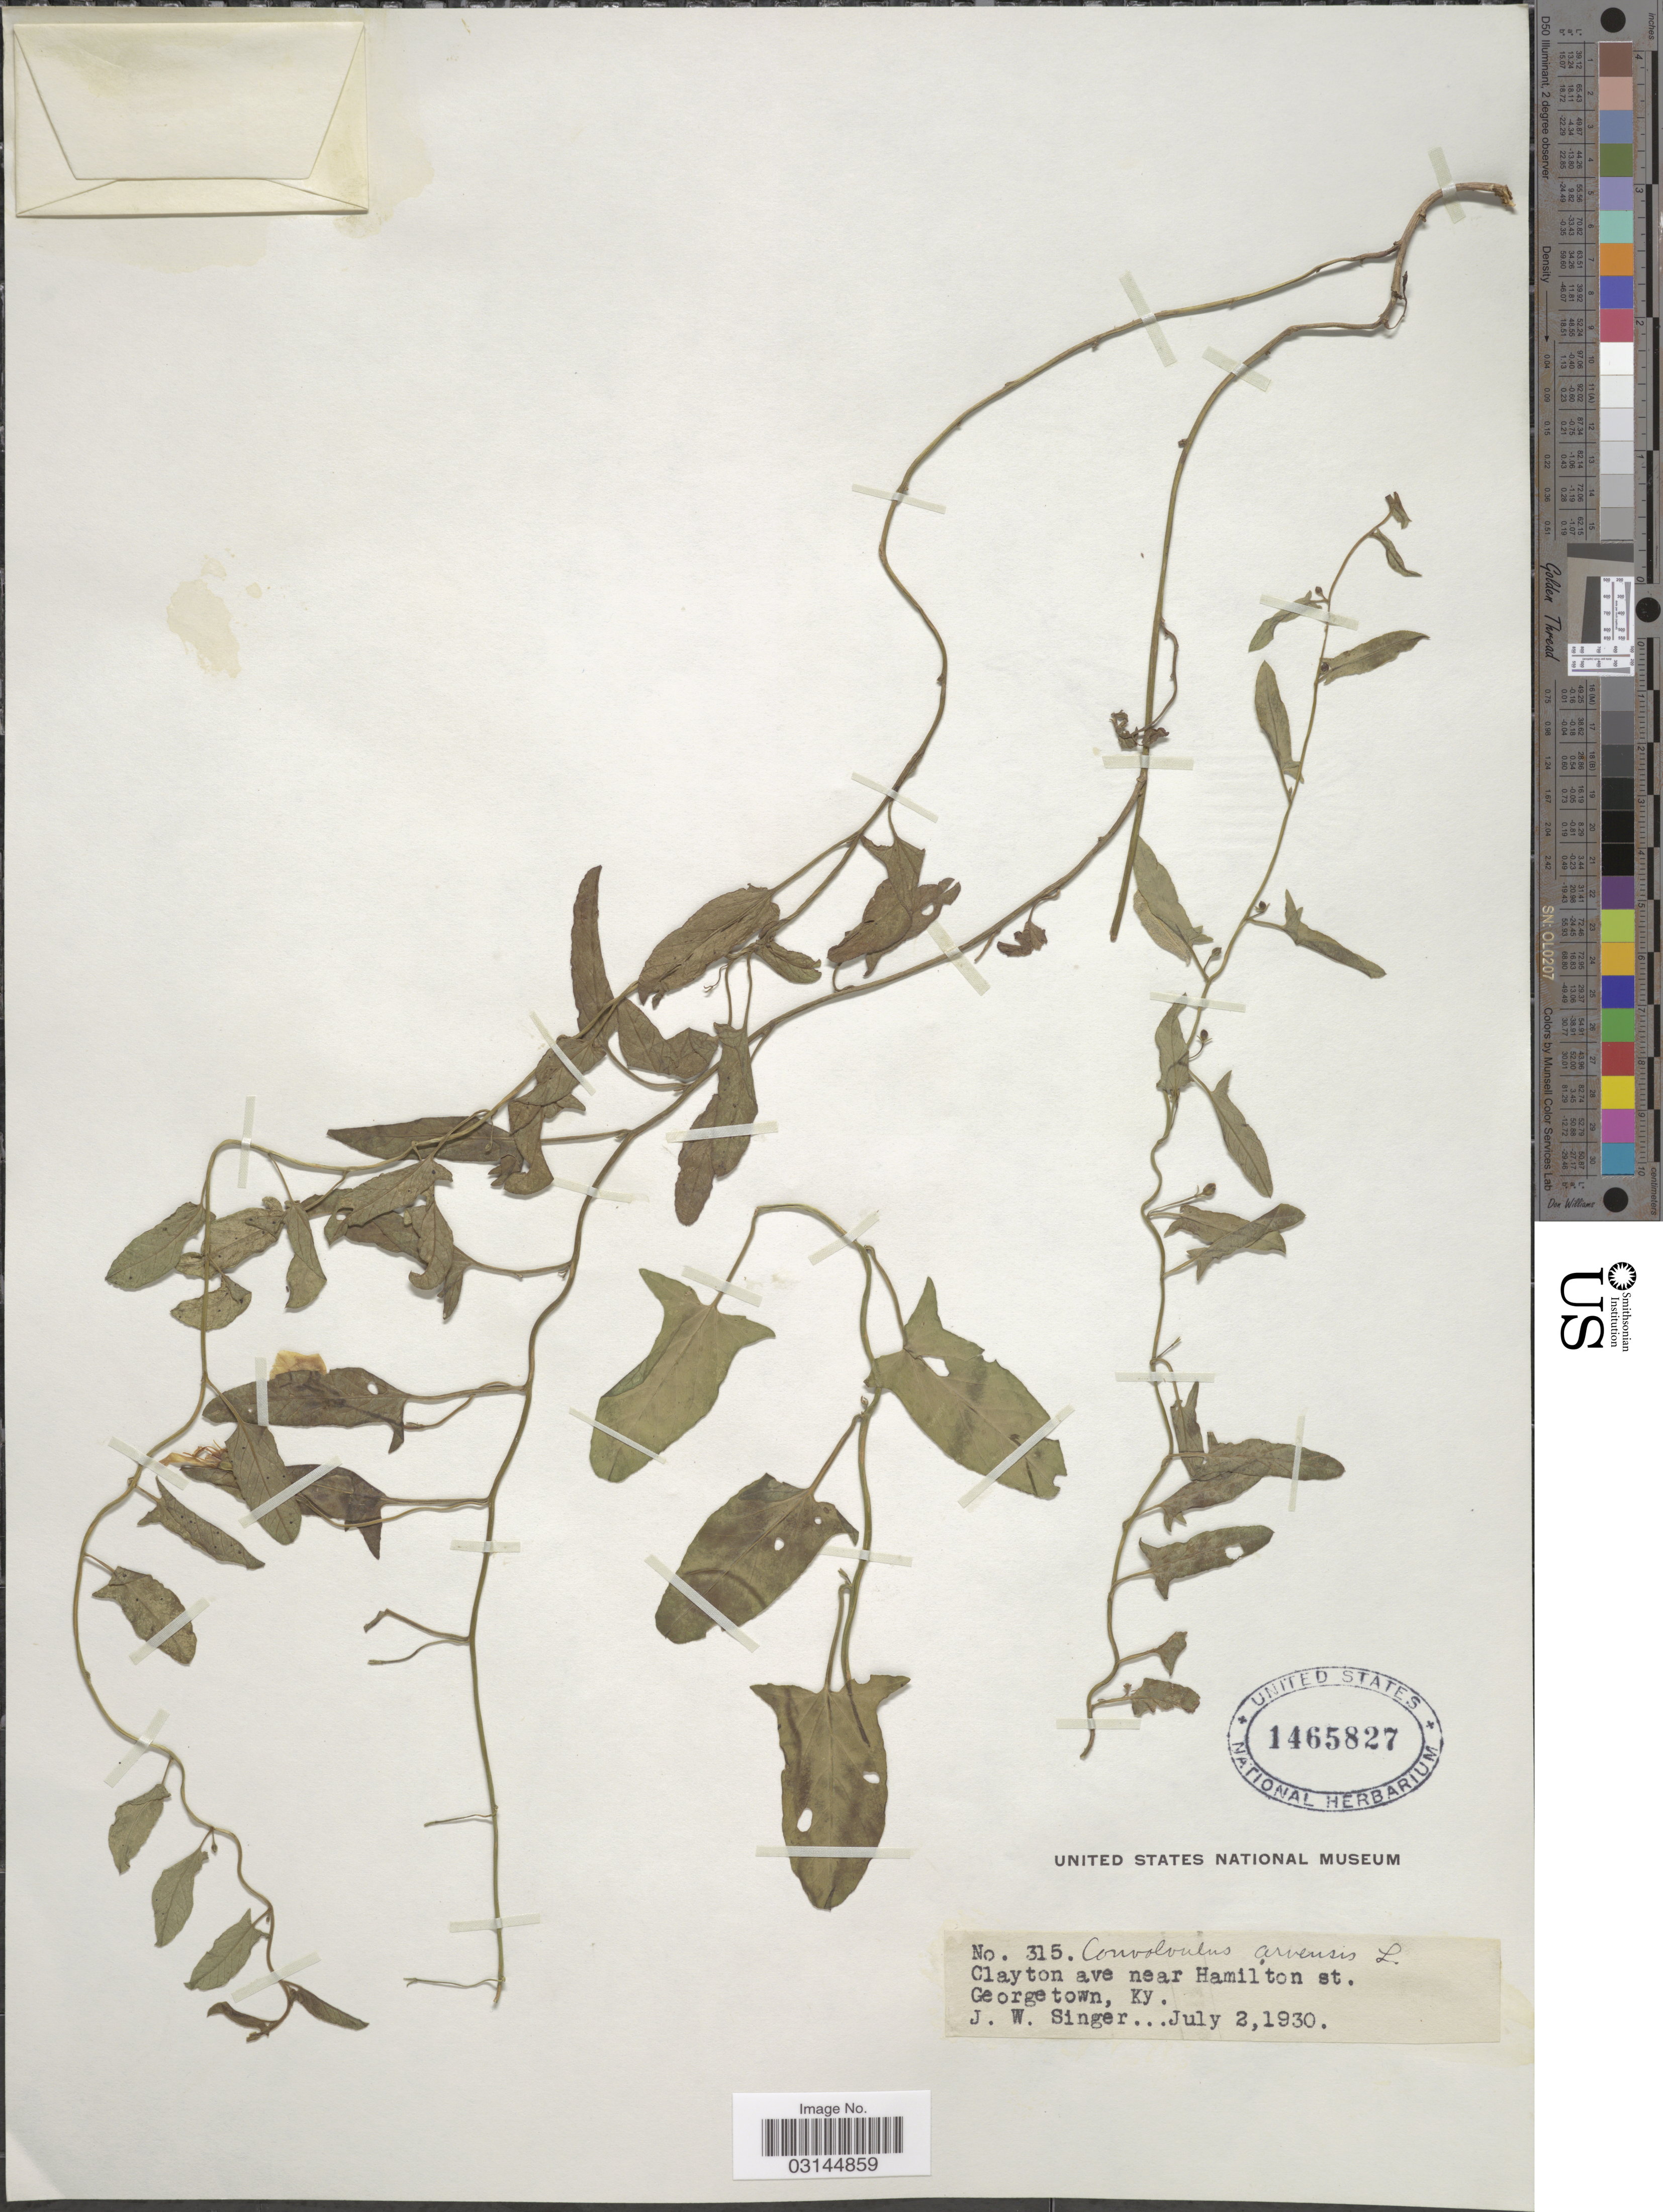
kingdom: Plantae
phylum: Tracheophyta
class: Magnoliopsida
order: Solanales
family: Convolvulaceae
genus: Convolvulus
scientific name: Convolvulus arvensis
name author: L.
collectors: J. EW. Singer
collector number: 315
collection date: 1930-07-02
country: United States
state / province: Kentucky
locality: Clayton ave near Hamilton st. Georgetown, Ky.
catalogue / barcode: US 1465827